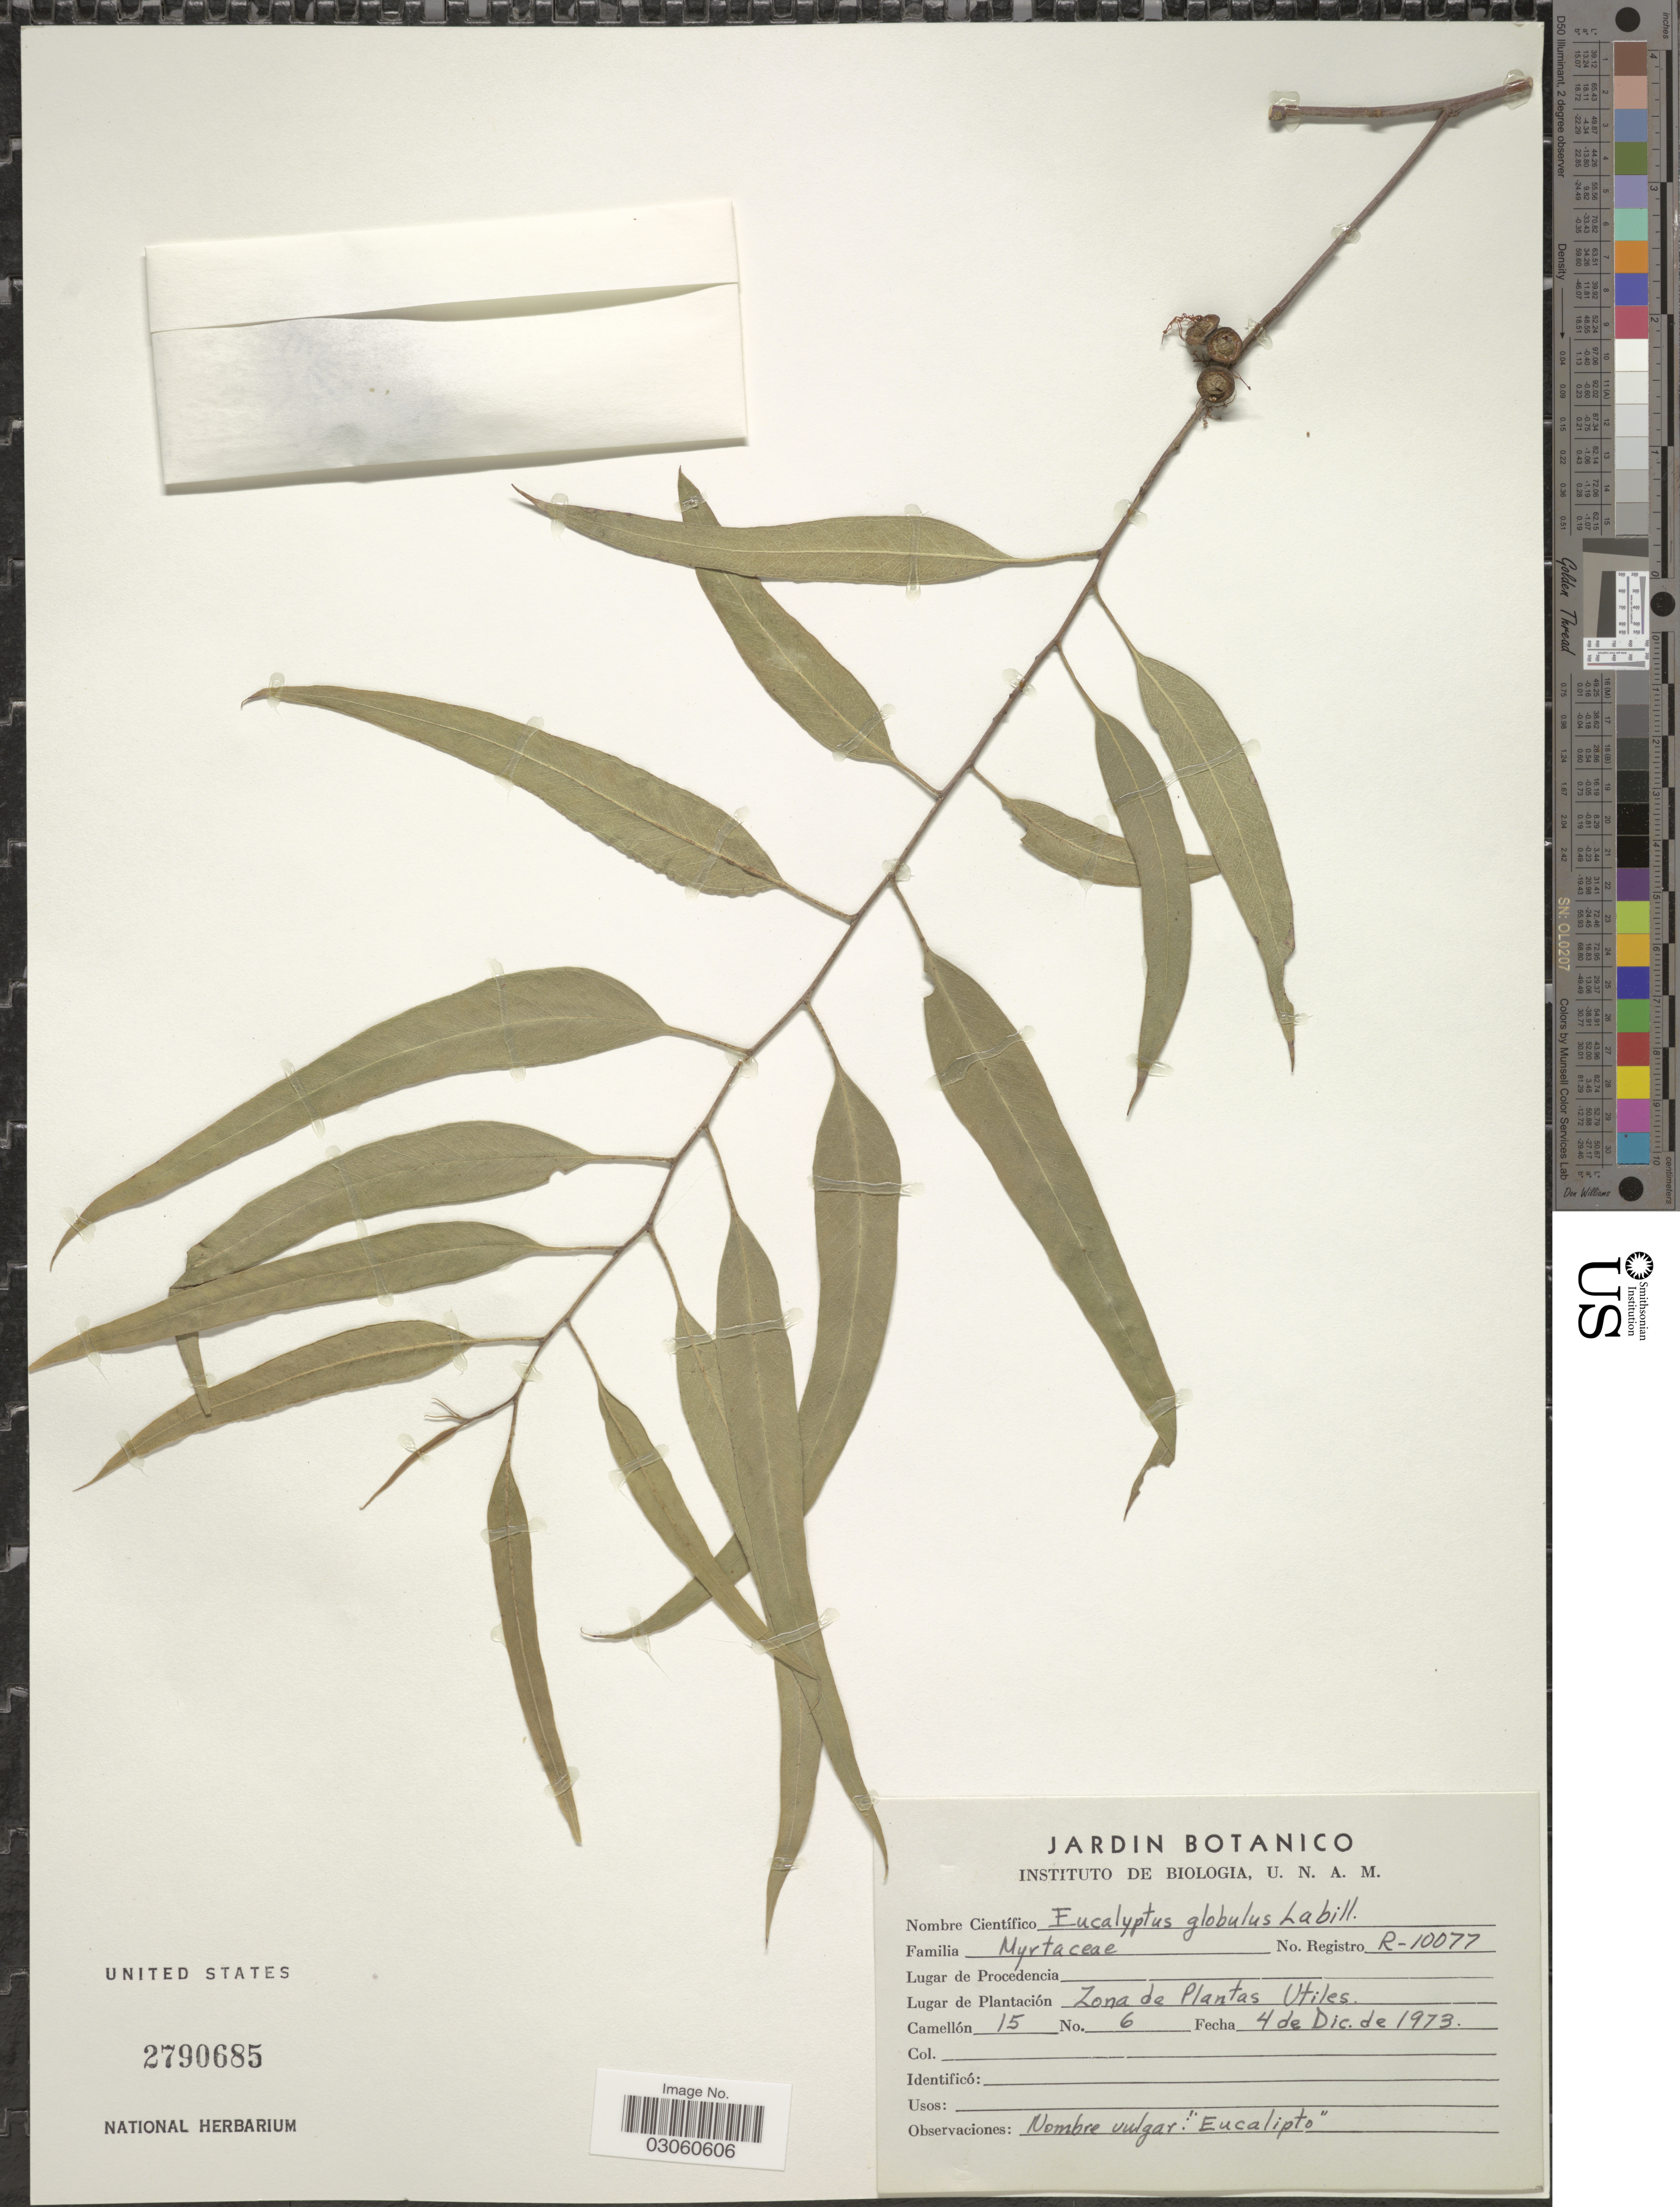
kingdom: Plantae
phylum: Tracheophyta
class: Magnoliopsida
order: Myrtales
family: Myrtaceae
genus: Eucalyptus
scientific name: Eucalyptus globulus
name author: Labill.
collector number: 6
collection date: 1973-12-04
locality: Zona de Plantas Utiles.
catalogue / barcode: US 2790685